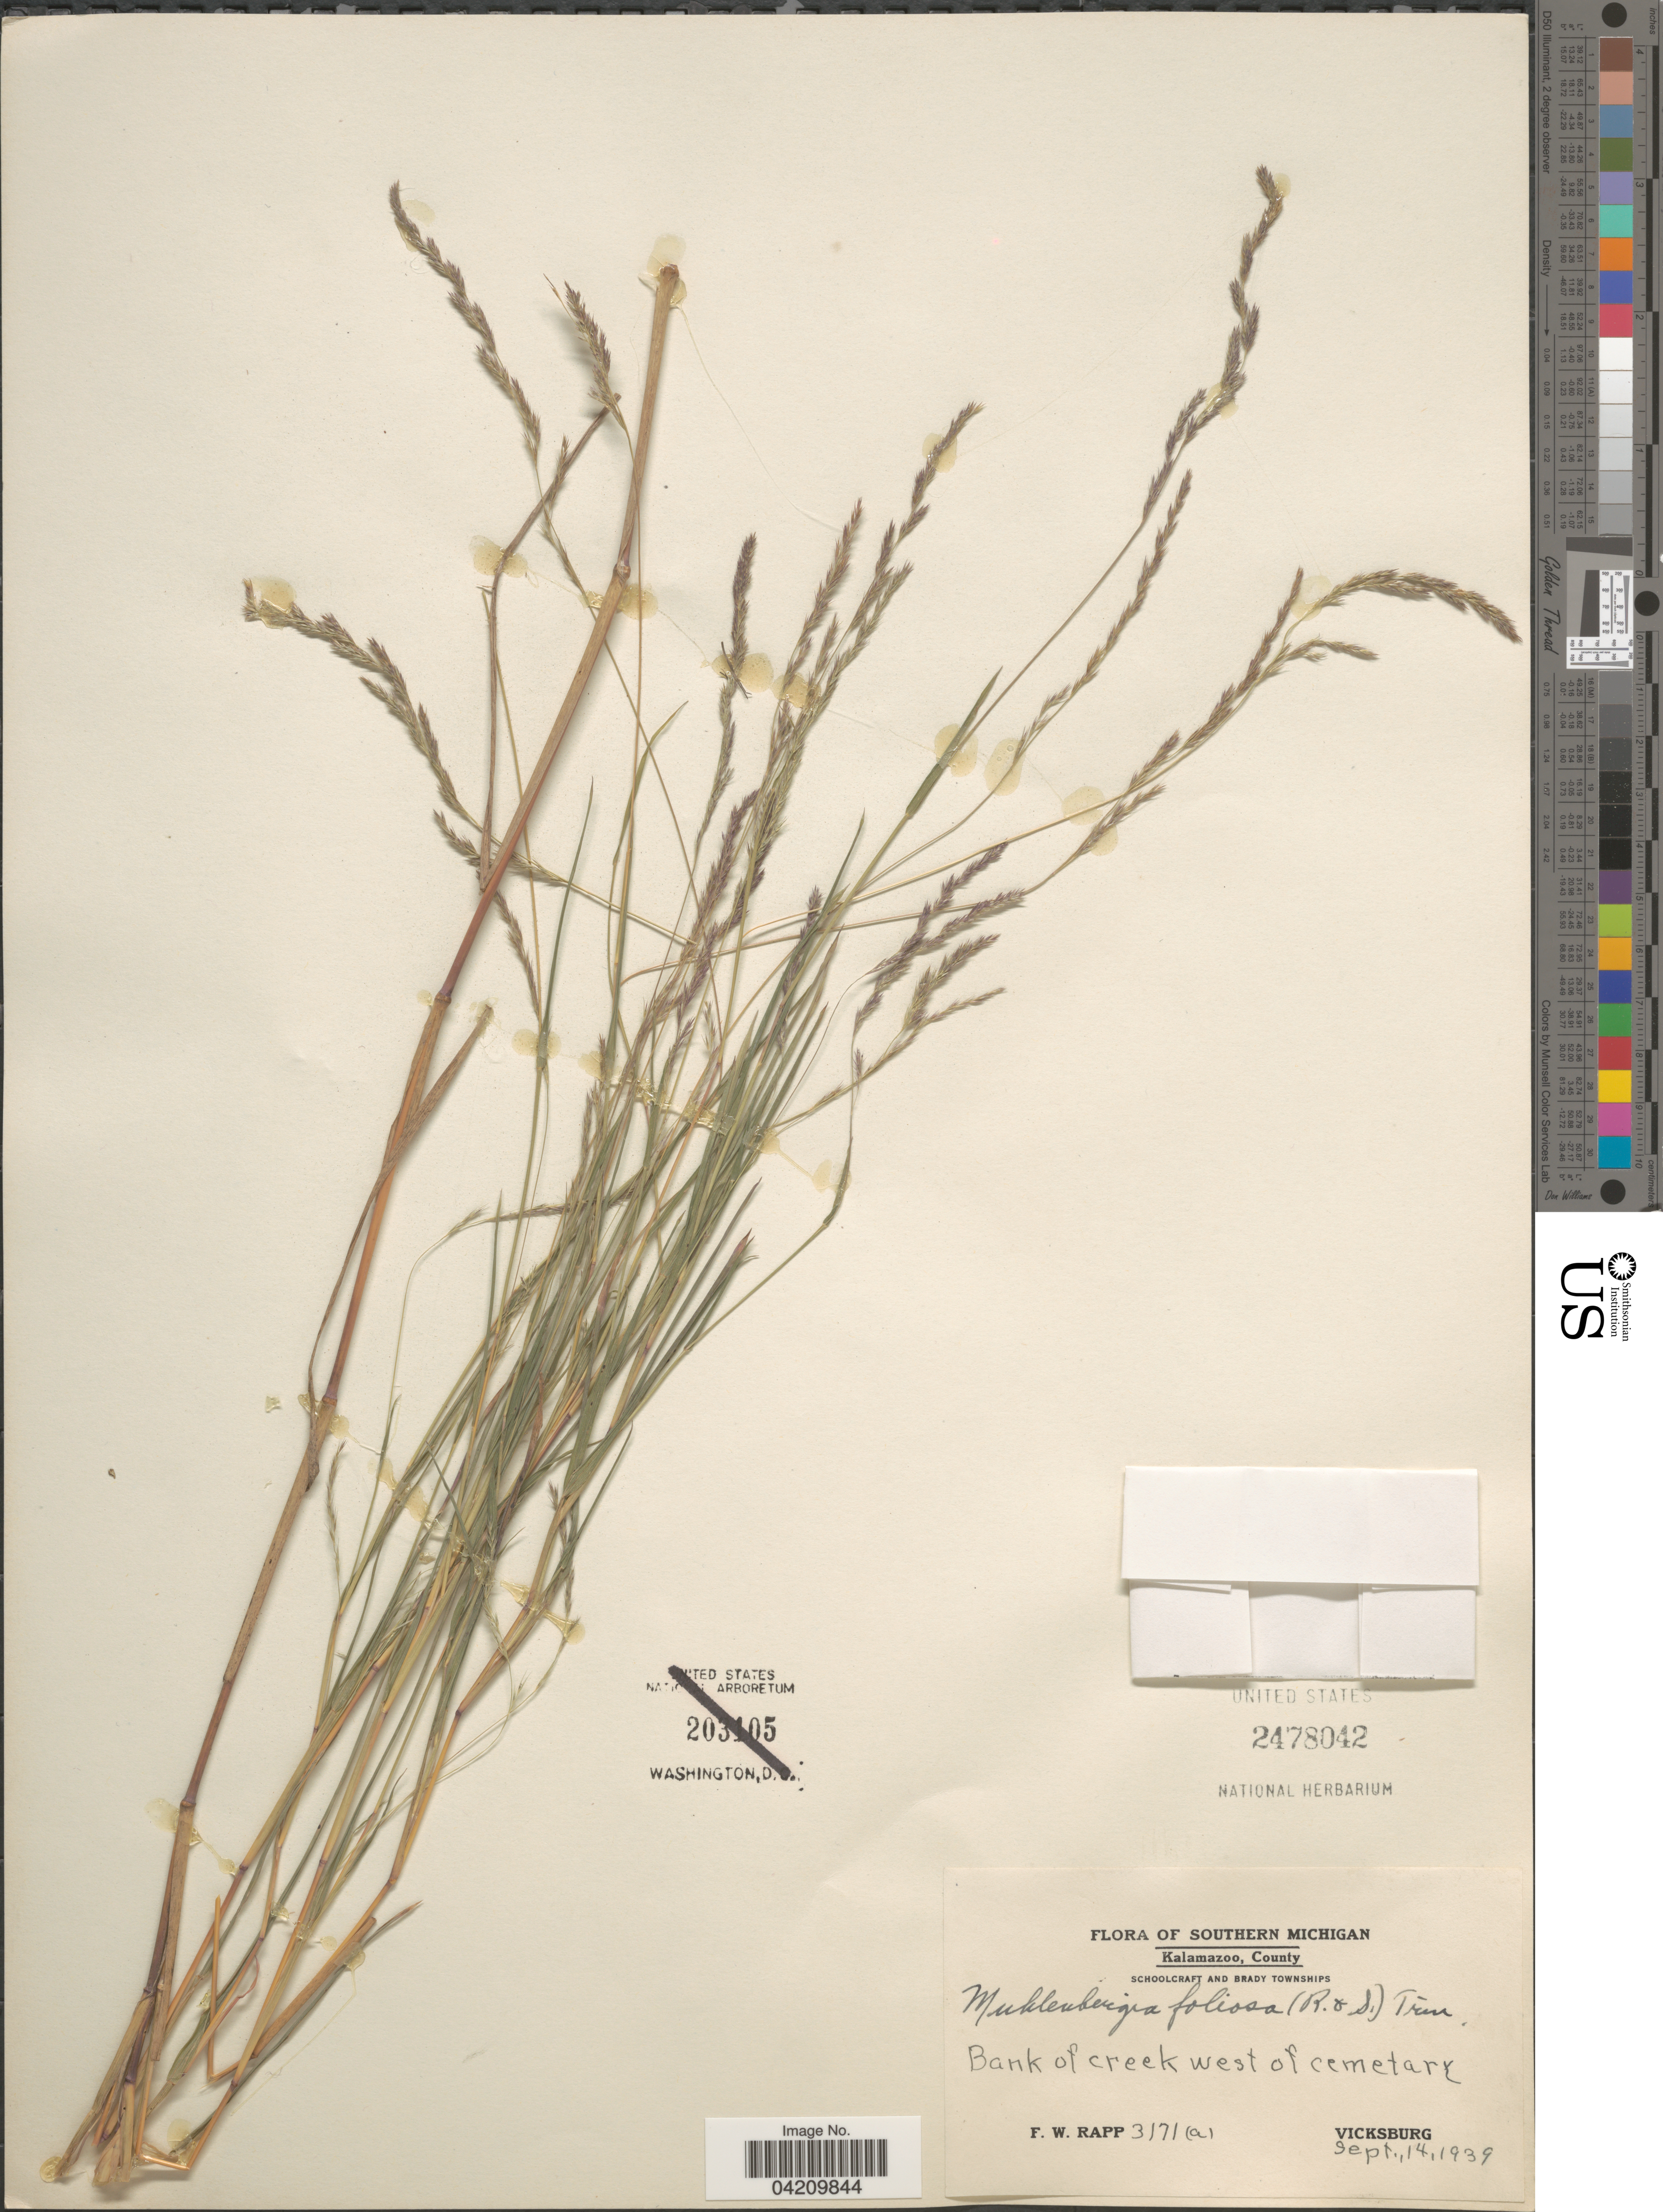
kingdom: Plantae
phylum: Tracheophyta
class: Liliopsida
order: Poales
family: Poaceae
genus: Muhlenbergia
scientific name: Muhlenbergia mexicana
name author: (L.) Trin.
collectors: F. Rapp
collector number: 3171(a)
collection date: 1939-09-14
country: United States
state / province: Michigan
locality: Southern Michigan. Kalamazoo, County. Schoolcraft and Brady Townships. Bank of creek west of cemetary.Vicksburg.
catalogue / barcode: US 2478042